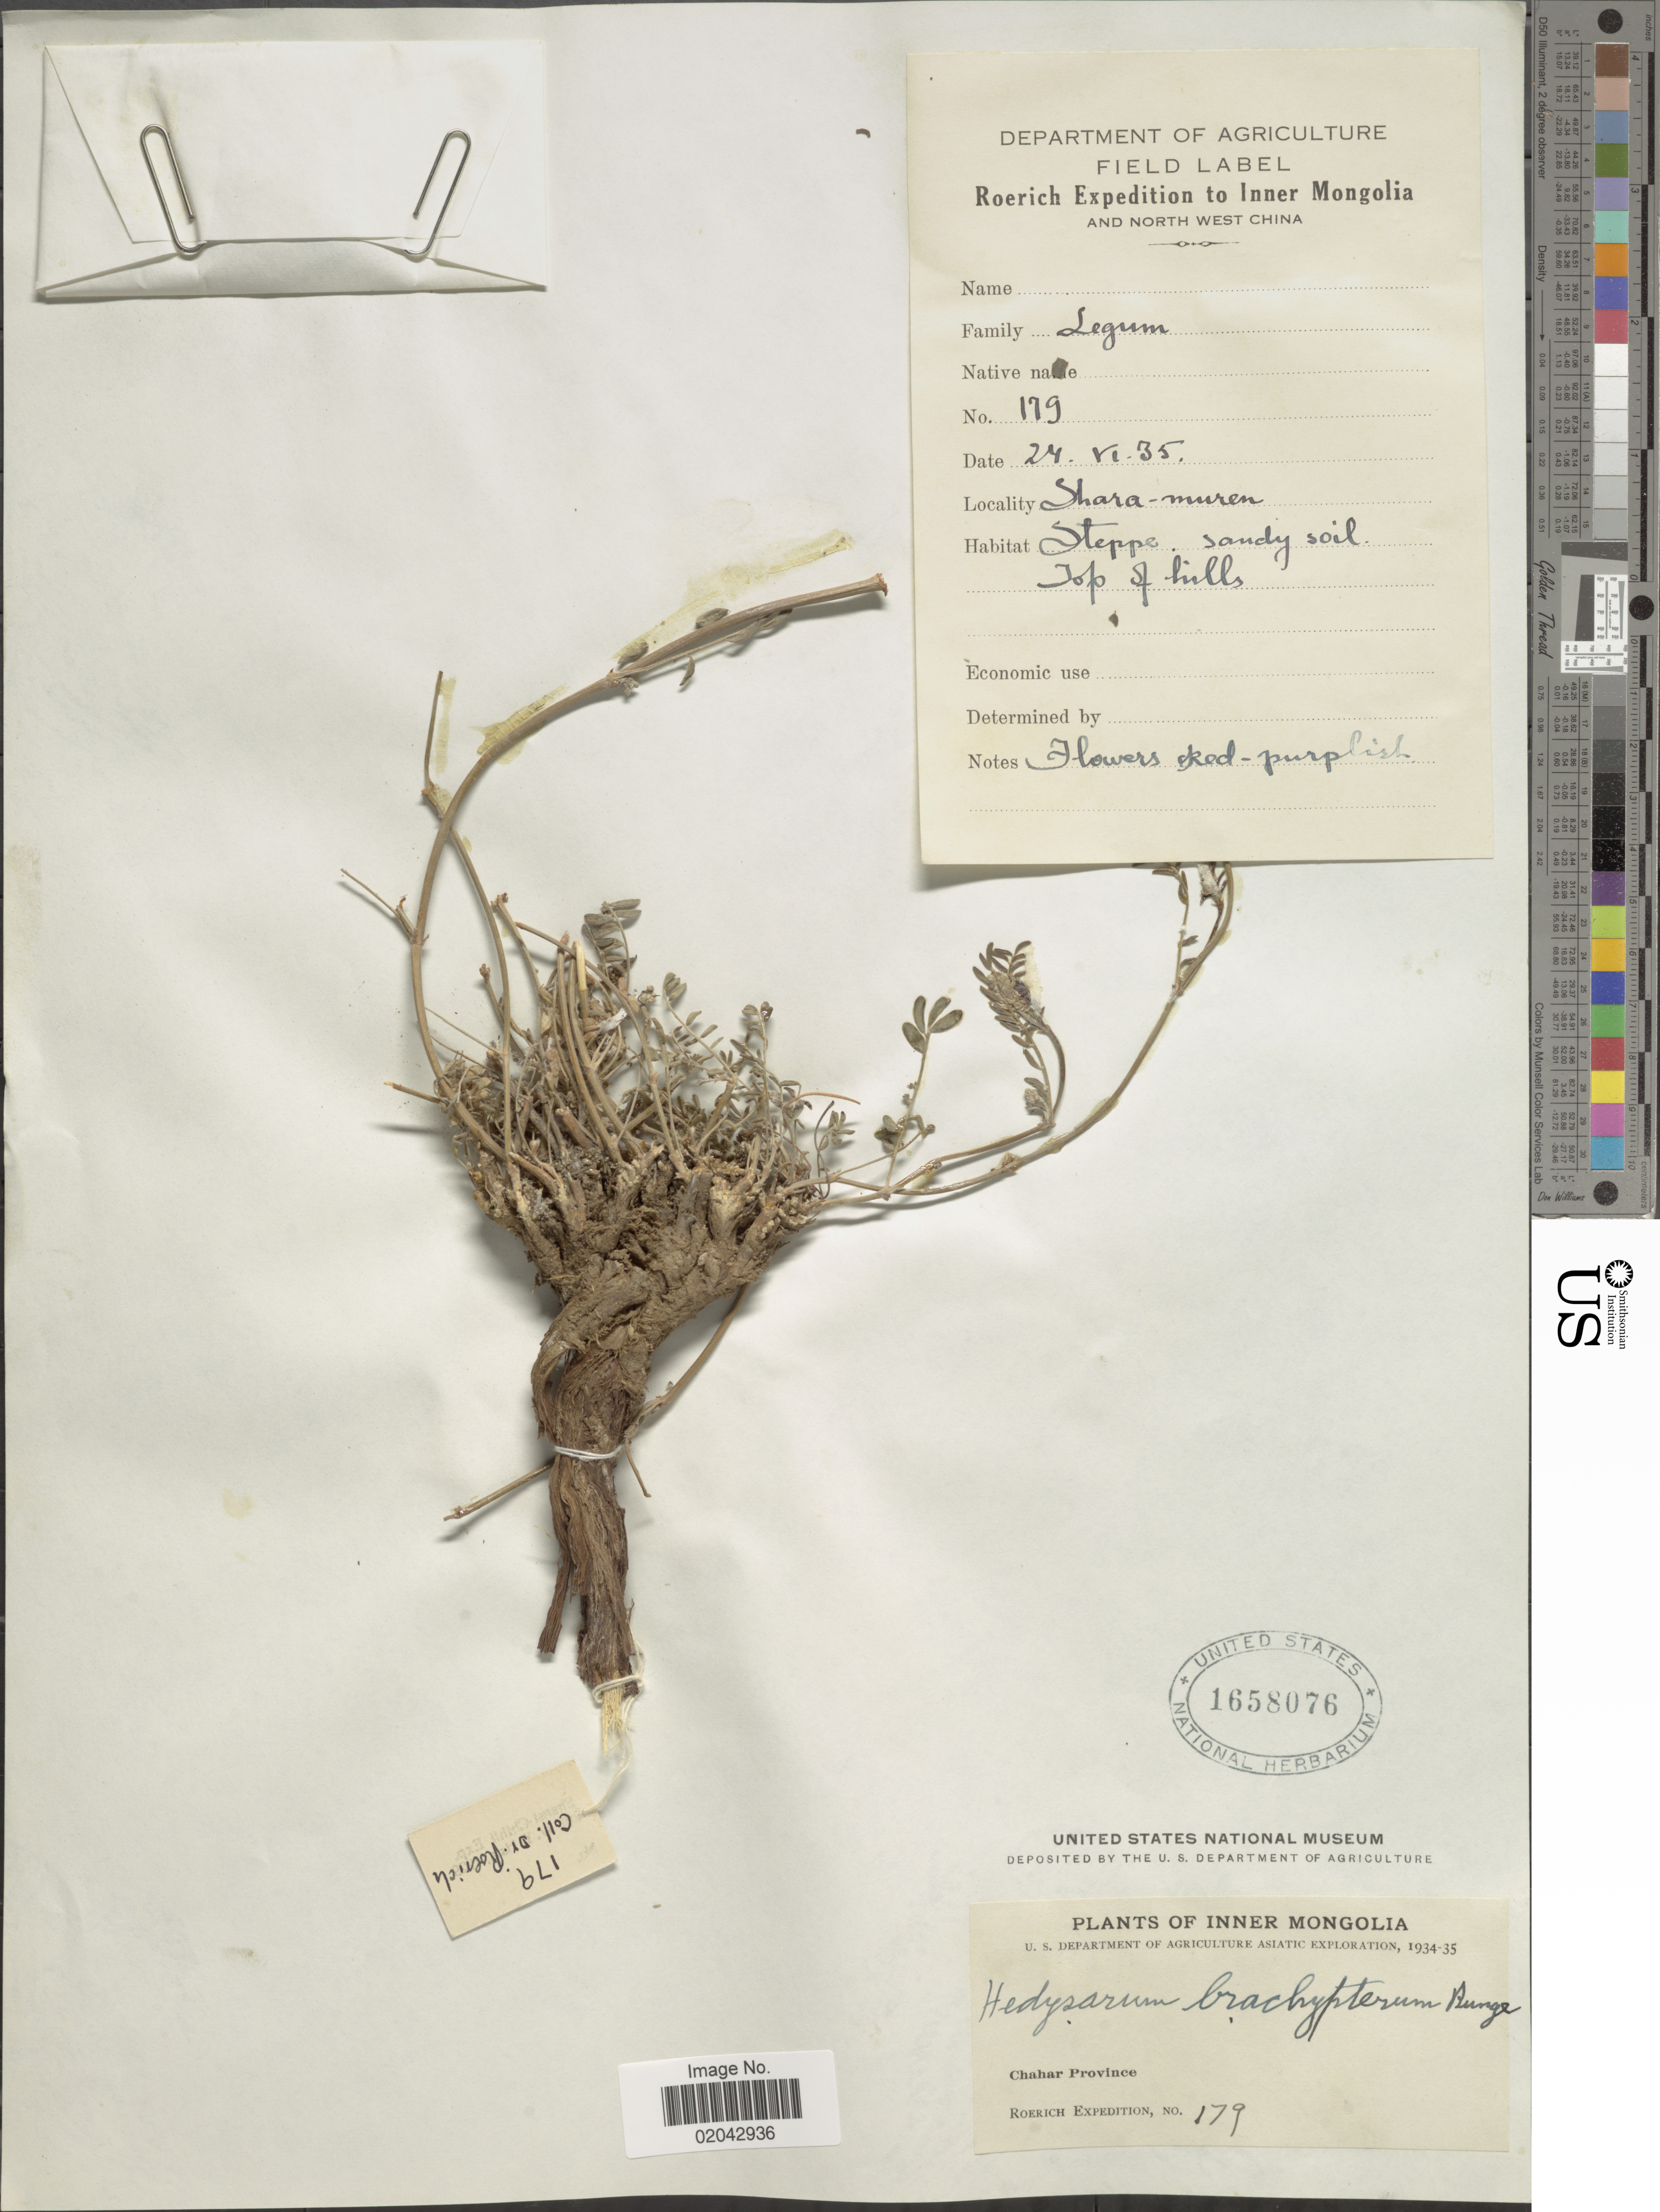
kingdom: Plantae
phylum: Tracheophyta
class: Magnoliopsida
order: Fabales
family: Fabaceae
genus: Hedysarum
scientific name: Hedysarum brachypterum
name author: Bunge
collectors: Roerich Expedition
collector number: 179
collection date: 1935-06-24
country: China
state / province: Nei Monggol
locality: Inner Mongolia, Chahar Province, Shara muren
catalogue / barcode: US 1658076